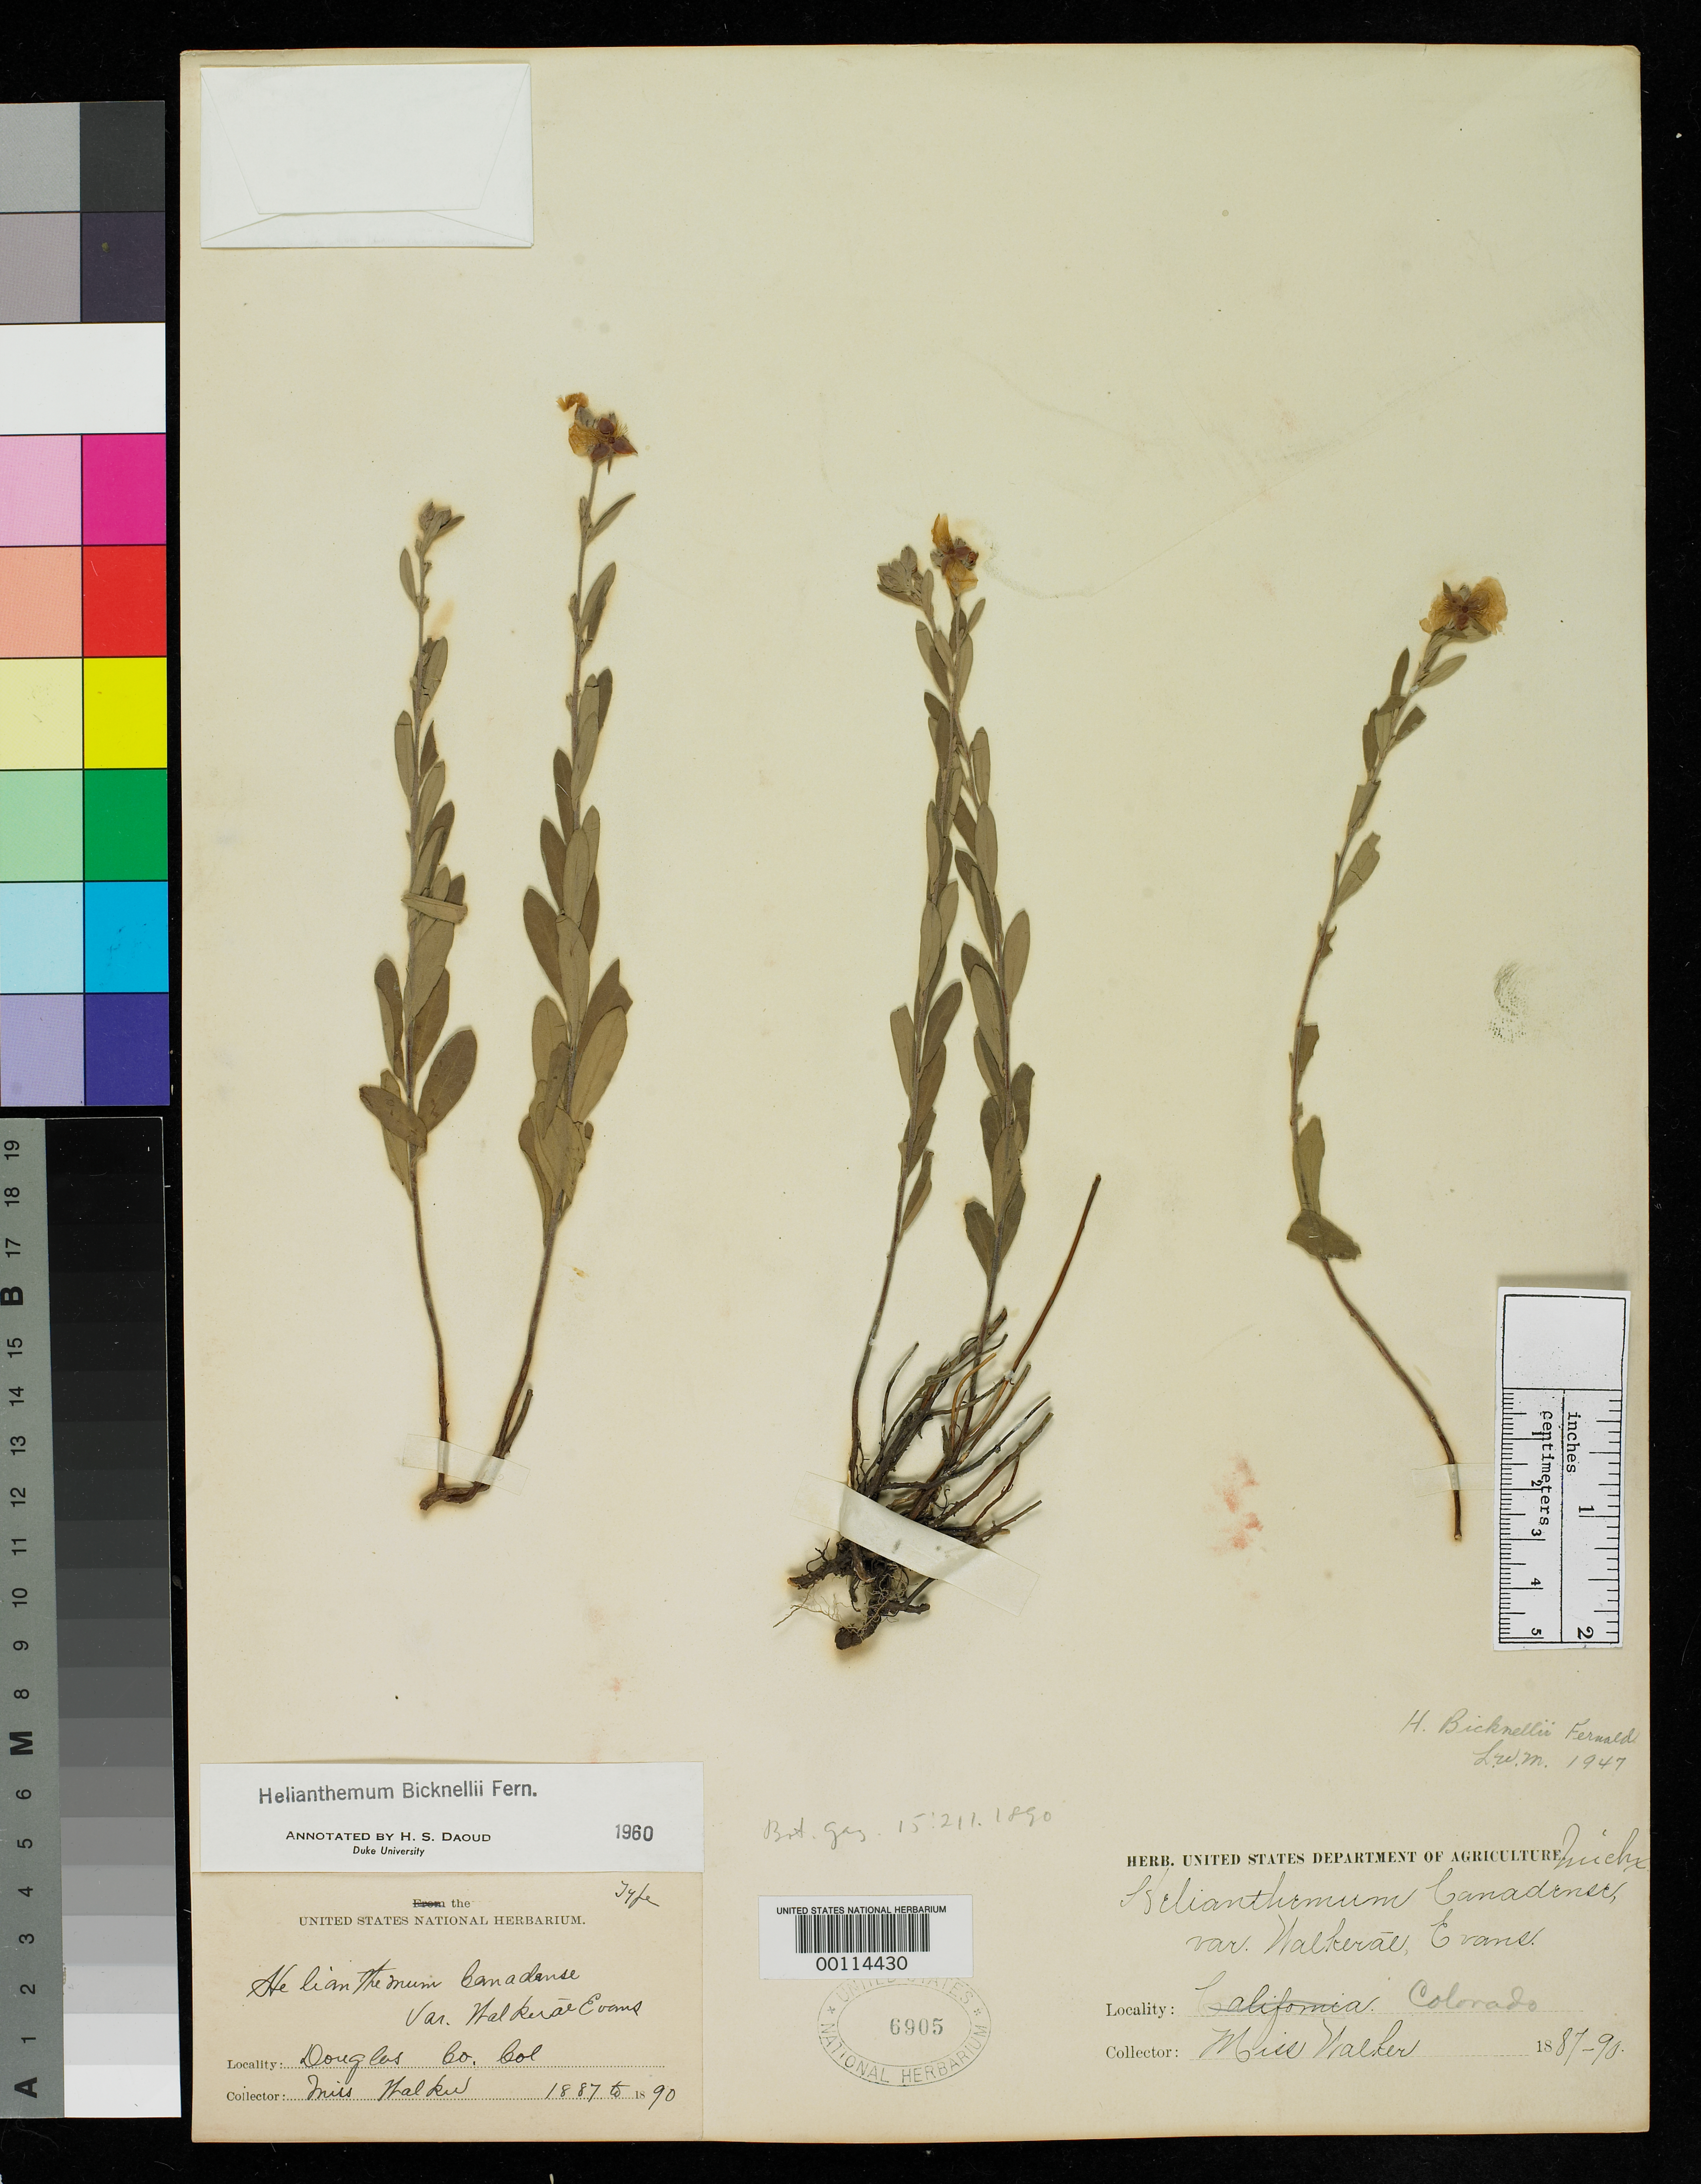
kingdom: Plantae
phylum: Tracheophyta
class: Magnoliopsida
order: Malvales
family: Cistaceae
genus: Helianthemum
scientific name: Helianthemum canadense var. walkerae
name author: W.H. Evans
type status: Type Collection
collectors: S. Walker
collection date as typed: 1889 and -- --- 1890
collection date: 1889,1890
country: United States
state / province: Colorado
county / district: Douglas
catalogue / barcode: US 6905